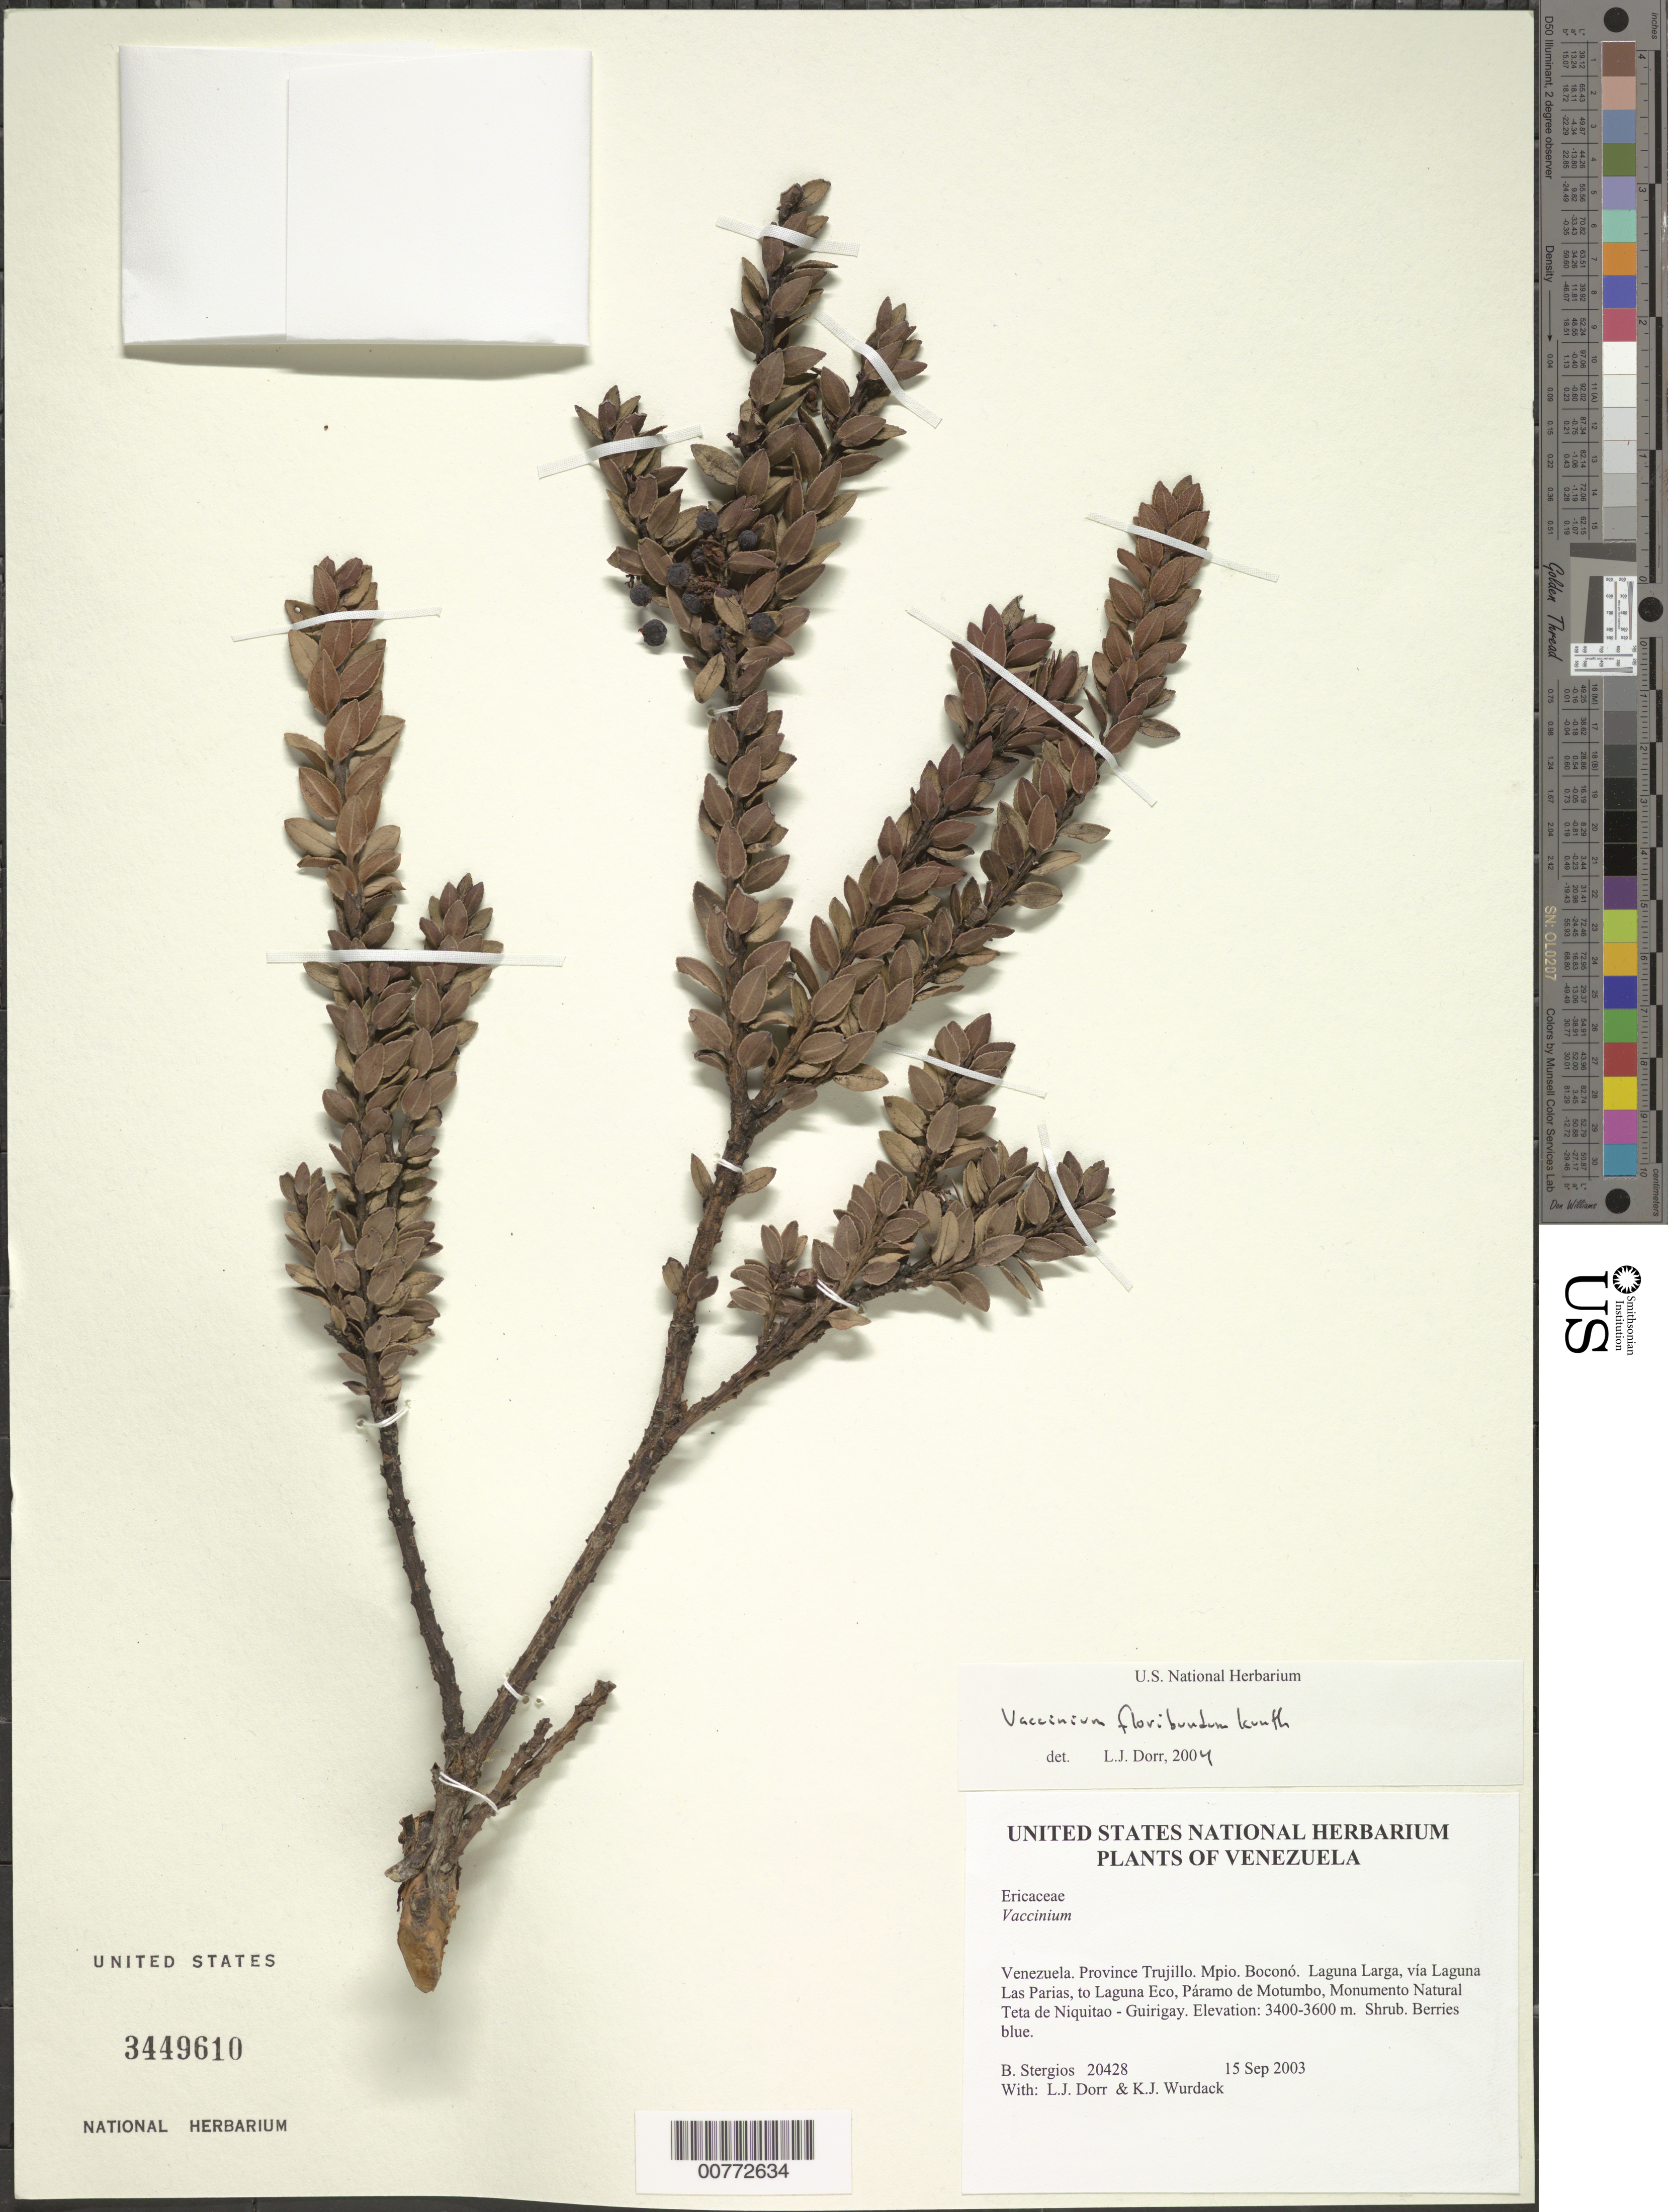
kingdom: Plantae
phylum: Tracheophyta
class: Magnoliopsida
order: Ericales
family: Ericaceae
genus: Vaccinium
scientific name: Vaccinium floribundum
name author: Kunth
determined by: Dorr, L. J., (BOT), Smithsonian Institution - National Museum of Natural History (UNITED STATES)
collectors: B. G. Stergios, L. J. Dorr & K. Wurdack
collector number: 20428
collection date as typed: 15 Sep 2003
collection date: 2003-09-15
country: Venezuela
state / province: Trujillo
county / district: Boconó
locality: Laguna Larga, vía Laguna Las Parias, to Laguna Eco, Páramo de Motumbo, Monumento Natural Teta de Niquitao - Guirigay.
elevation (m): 3400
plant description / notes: F, MO, NY, PORT, US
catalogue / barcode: US 3449610